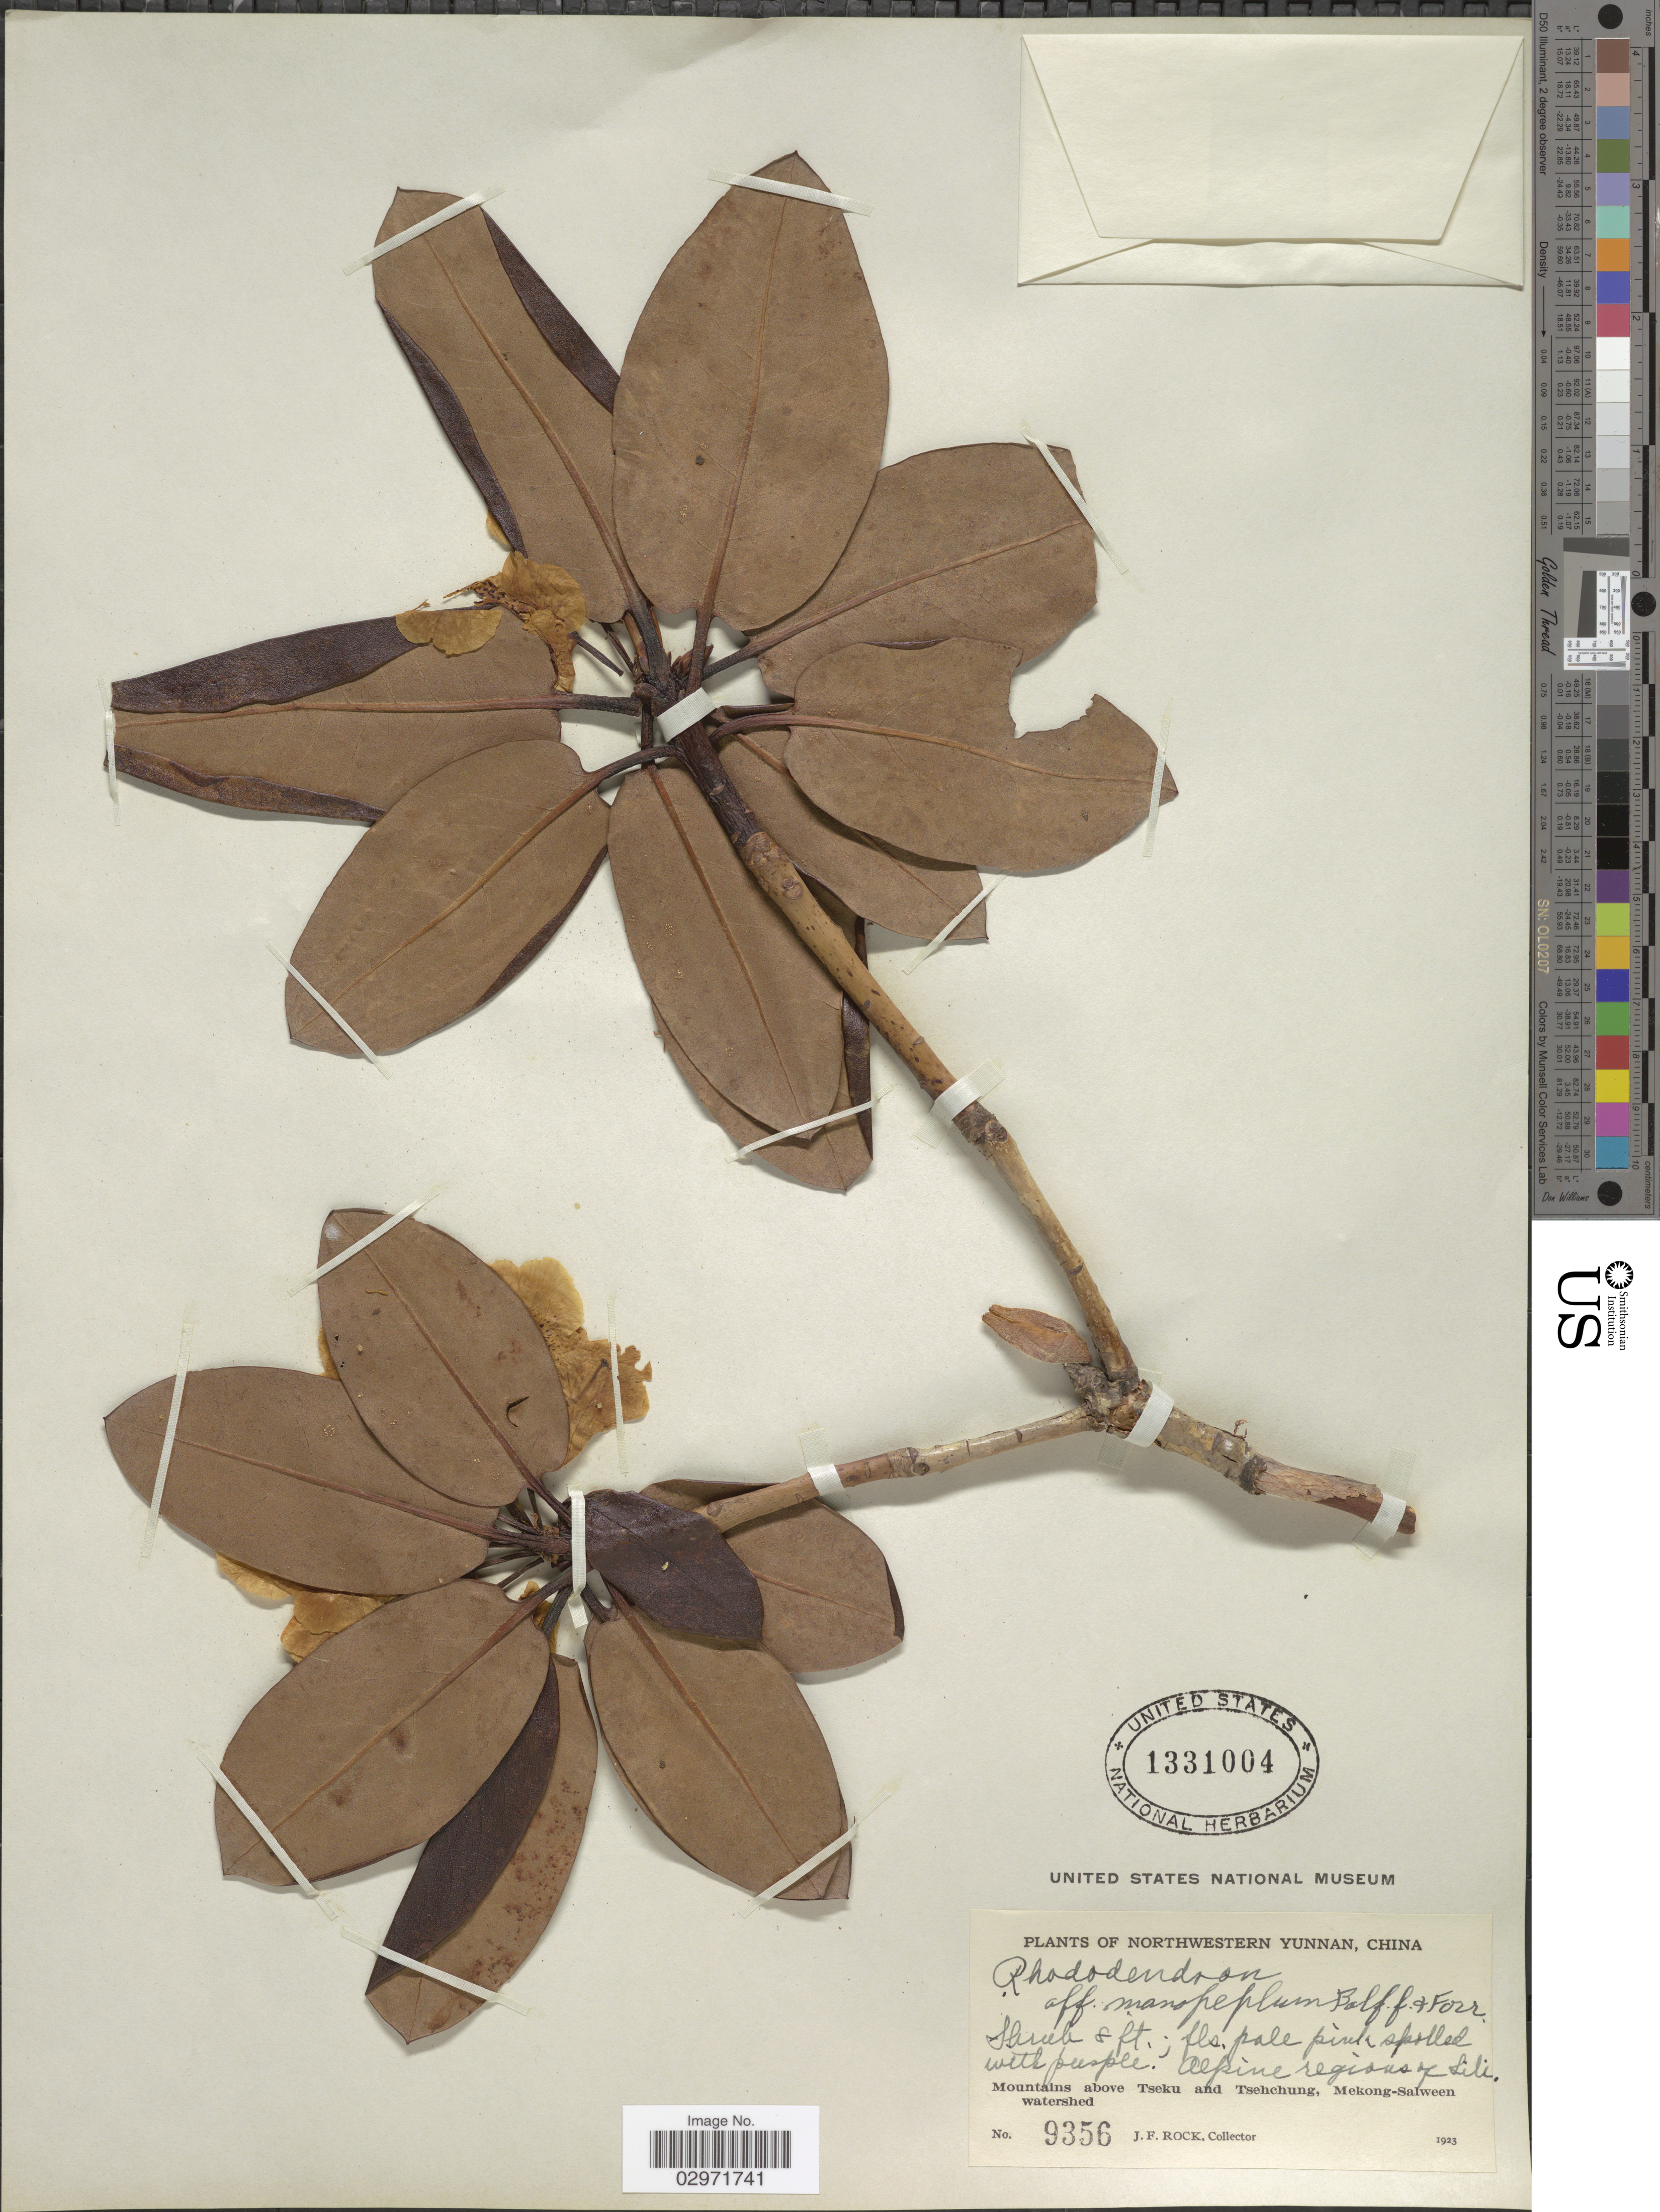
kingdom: Plantae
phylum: Tracheophyta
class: Magnoliopsida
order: Ericales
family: Ericaceae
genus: Rhododendron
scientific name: Rhododendron manopeplum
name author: Balf. f. & Forrest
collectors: J. Rock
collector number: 9356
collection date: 1923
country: China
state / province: Yunnan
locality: Northwestern Yunnan. Alpine regions of Sili. Mountains above Tseku and Tsehchung, Mekong-Salween watershed.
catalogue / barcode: US 1331004